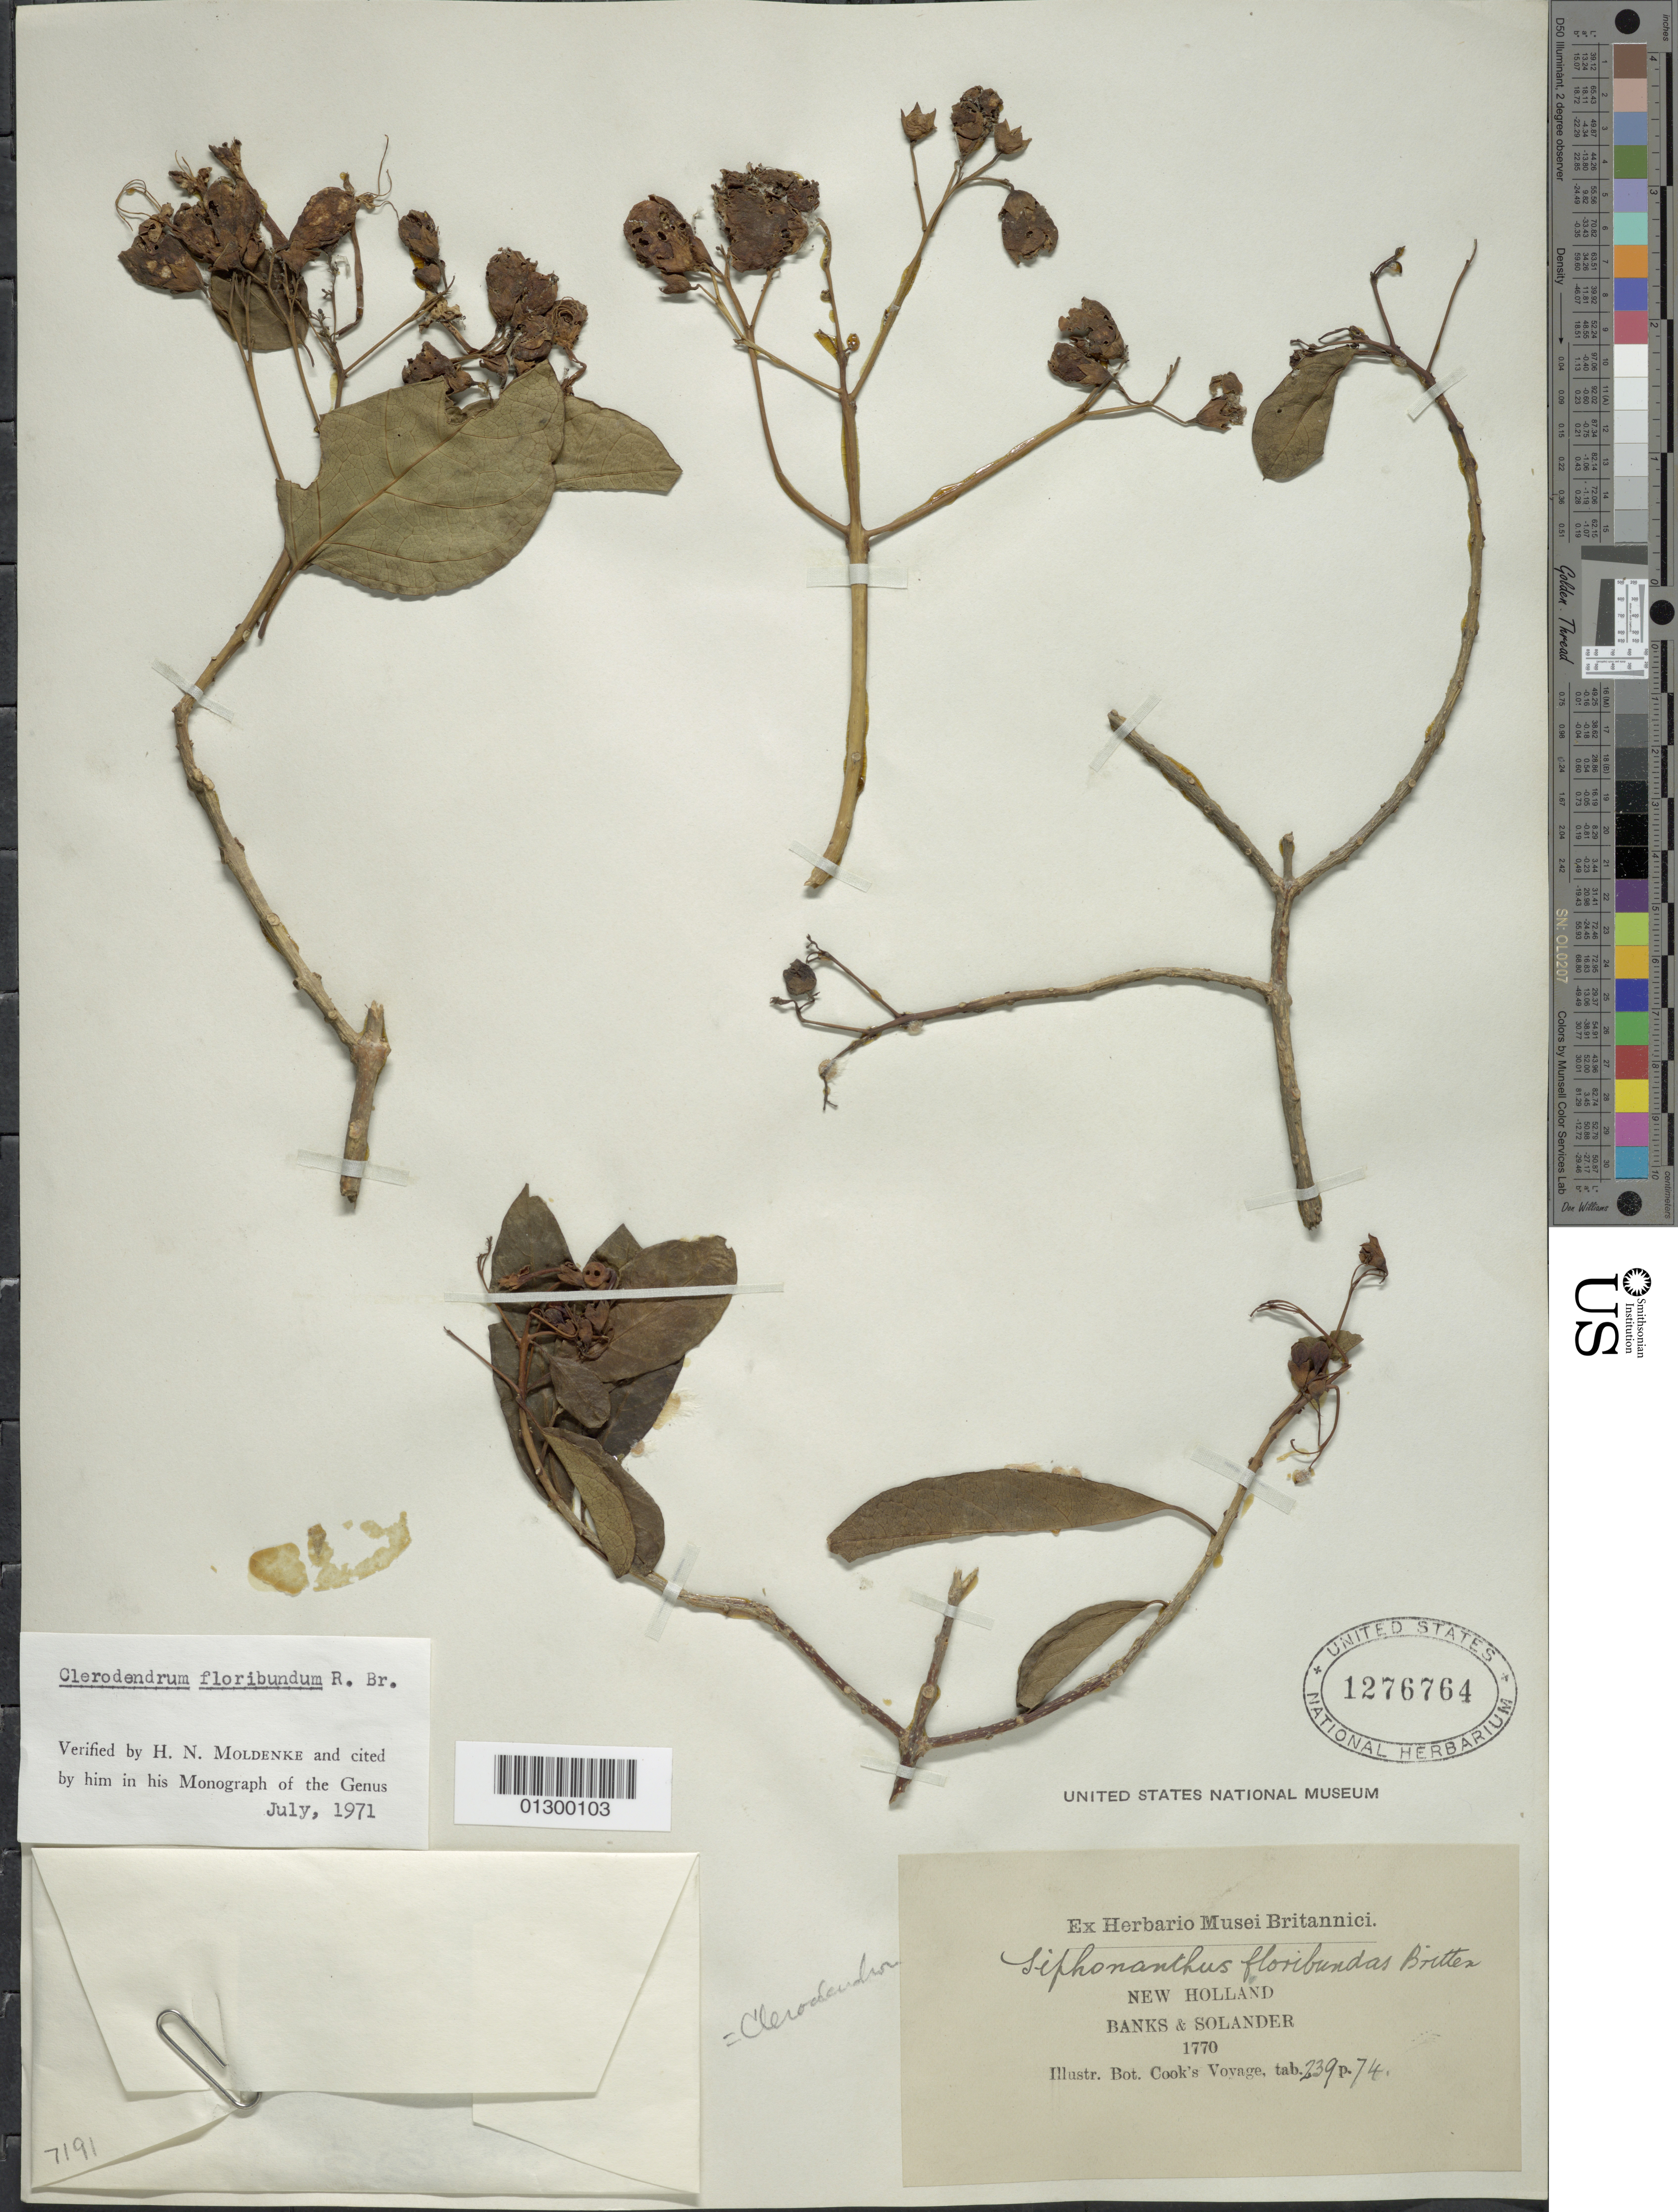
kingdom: Plantae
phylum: Tracheophyta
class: Magnoliopsida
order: Lamiales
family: Lamiaceae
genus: Clerodendrum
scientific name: Clerodendrum floribundum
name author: R. Br.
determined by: Moldenke, H. N.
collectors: J. Banks & D. C. Solander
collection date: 1770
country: Australia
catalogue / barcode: US 1276764